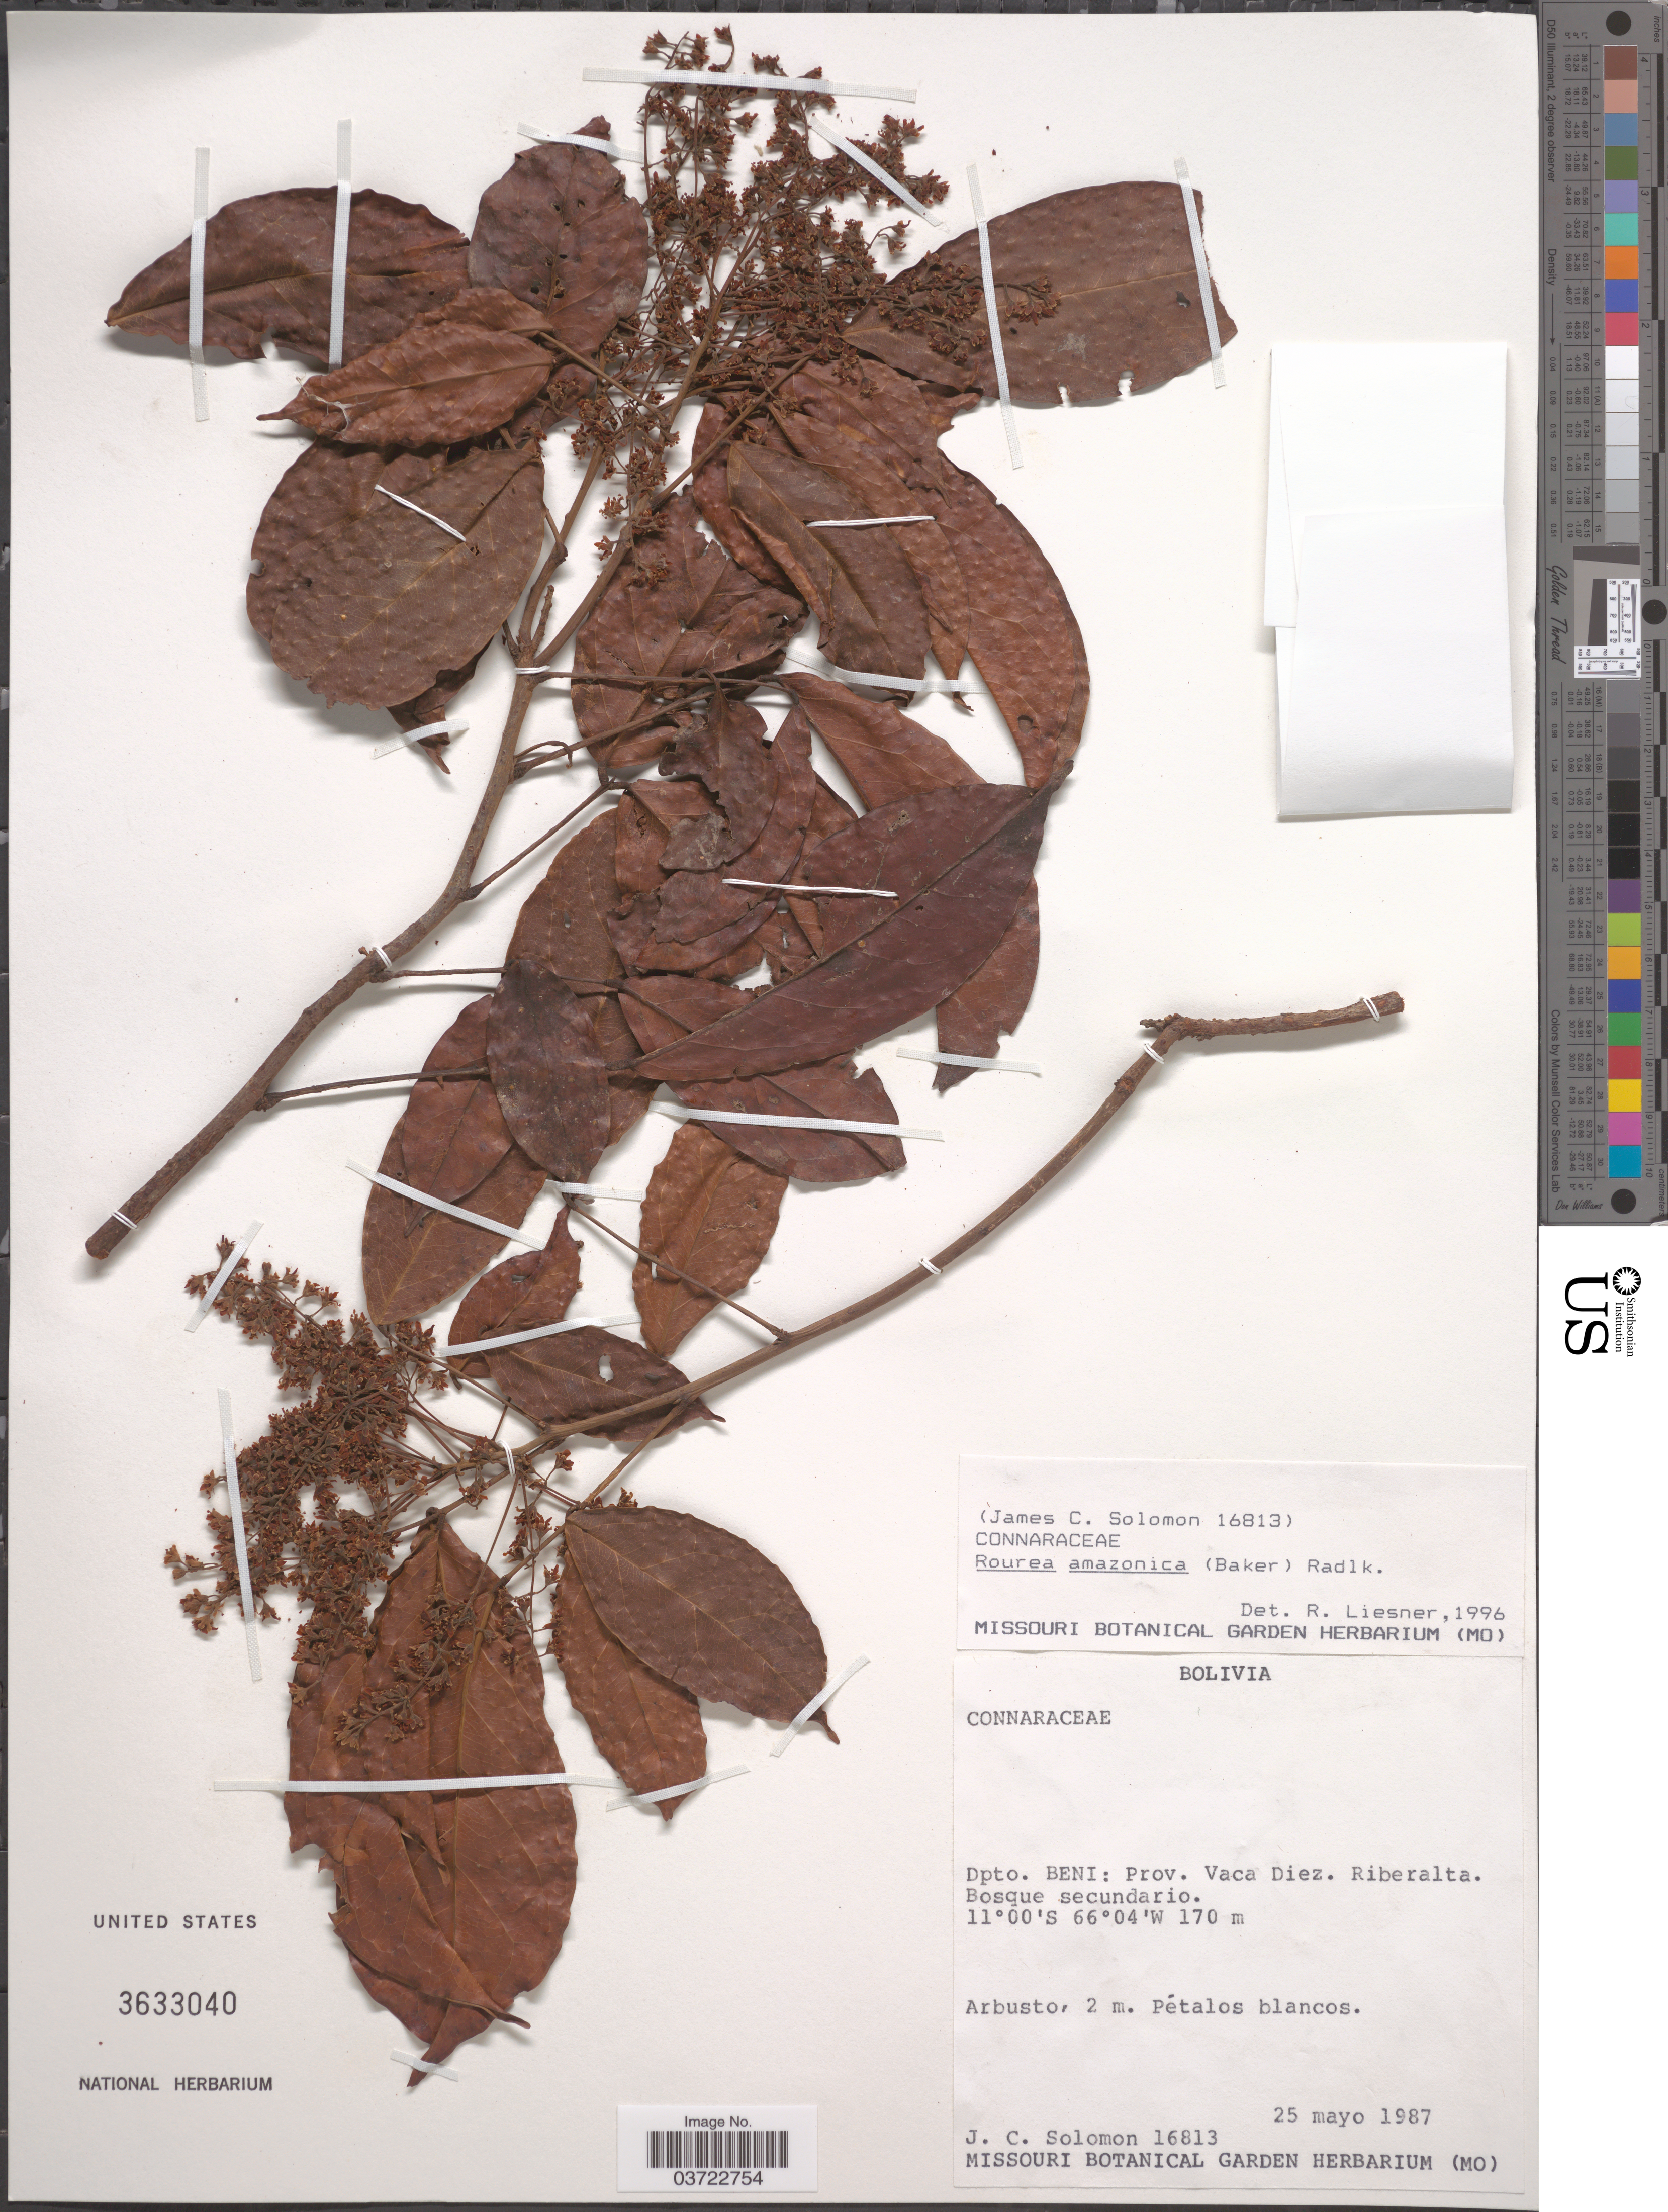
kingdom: Plantae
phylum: Tracheophyta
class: Magnoliopsida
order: Oxalidales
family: Connaraceae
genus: Rourea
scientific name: Rourea amazonica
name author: (Baker) Radlk.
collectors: J. C. Solomon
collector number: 16813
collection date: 1987-05-25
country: Bolivia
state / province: Beni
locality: Dpto. Beni: Prov. Vaca Diez. Riberalta.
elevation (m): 170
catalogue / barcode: US 3633040